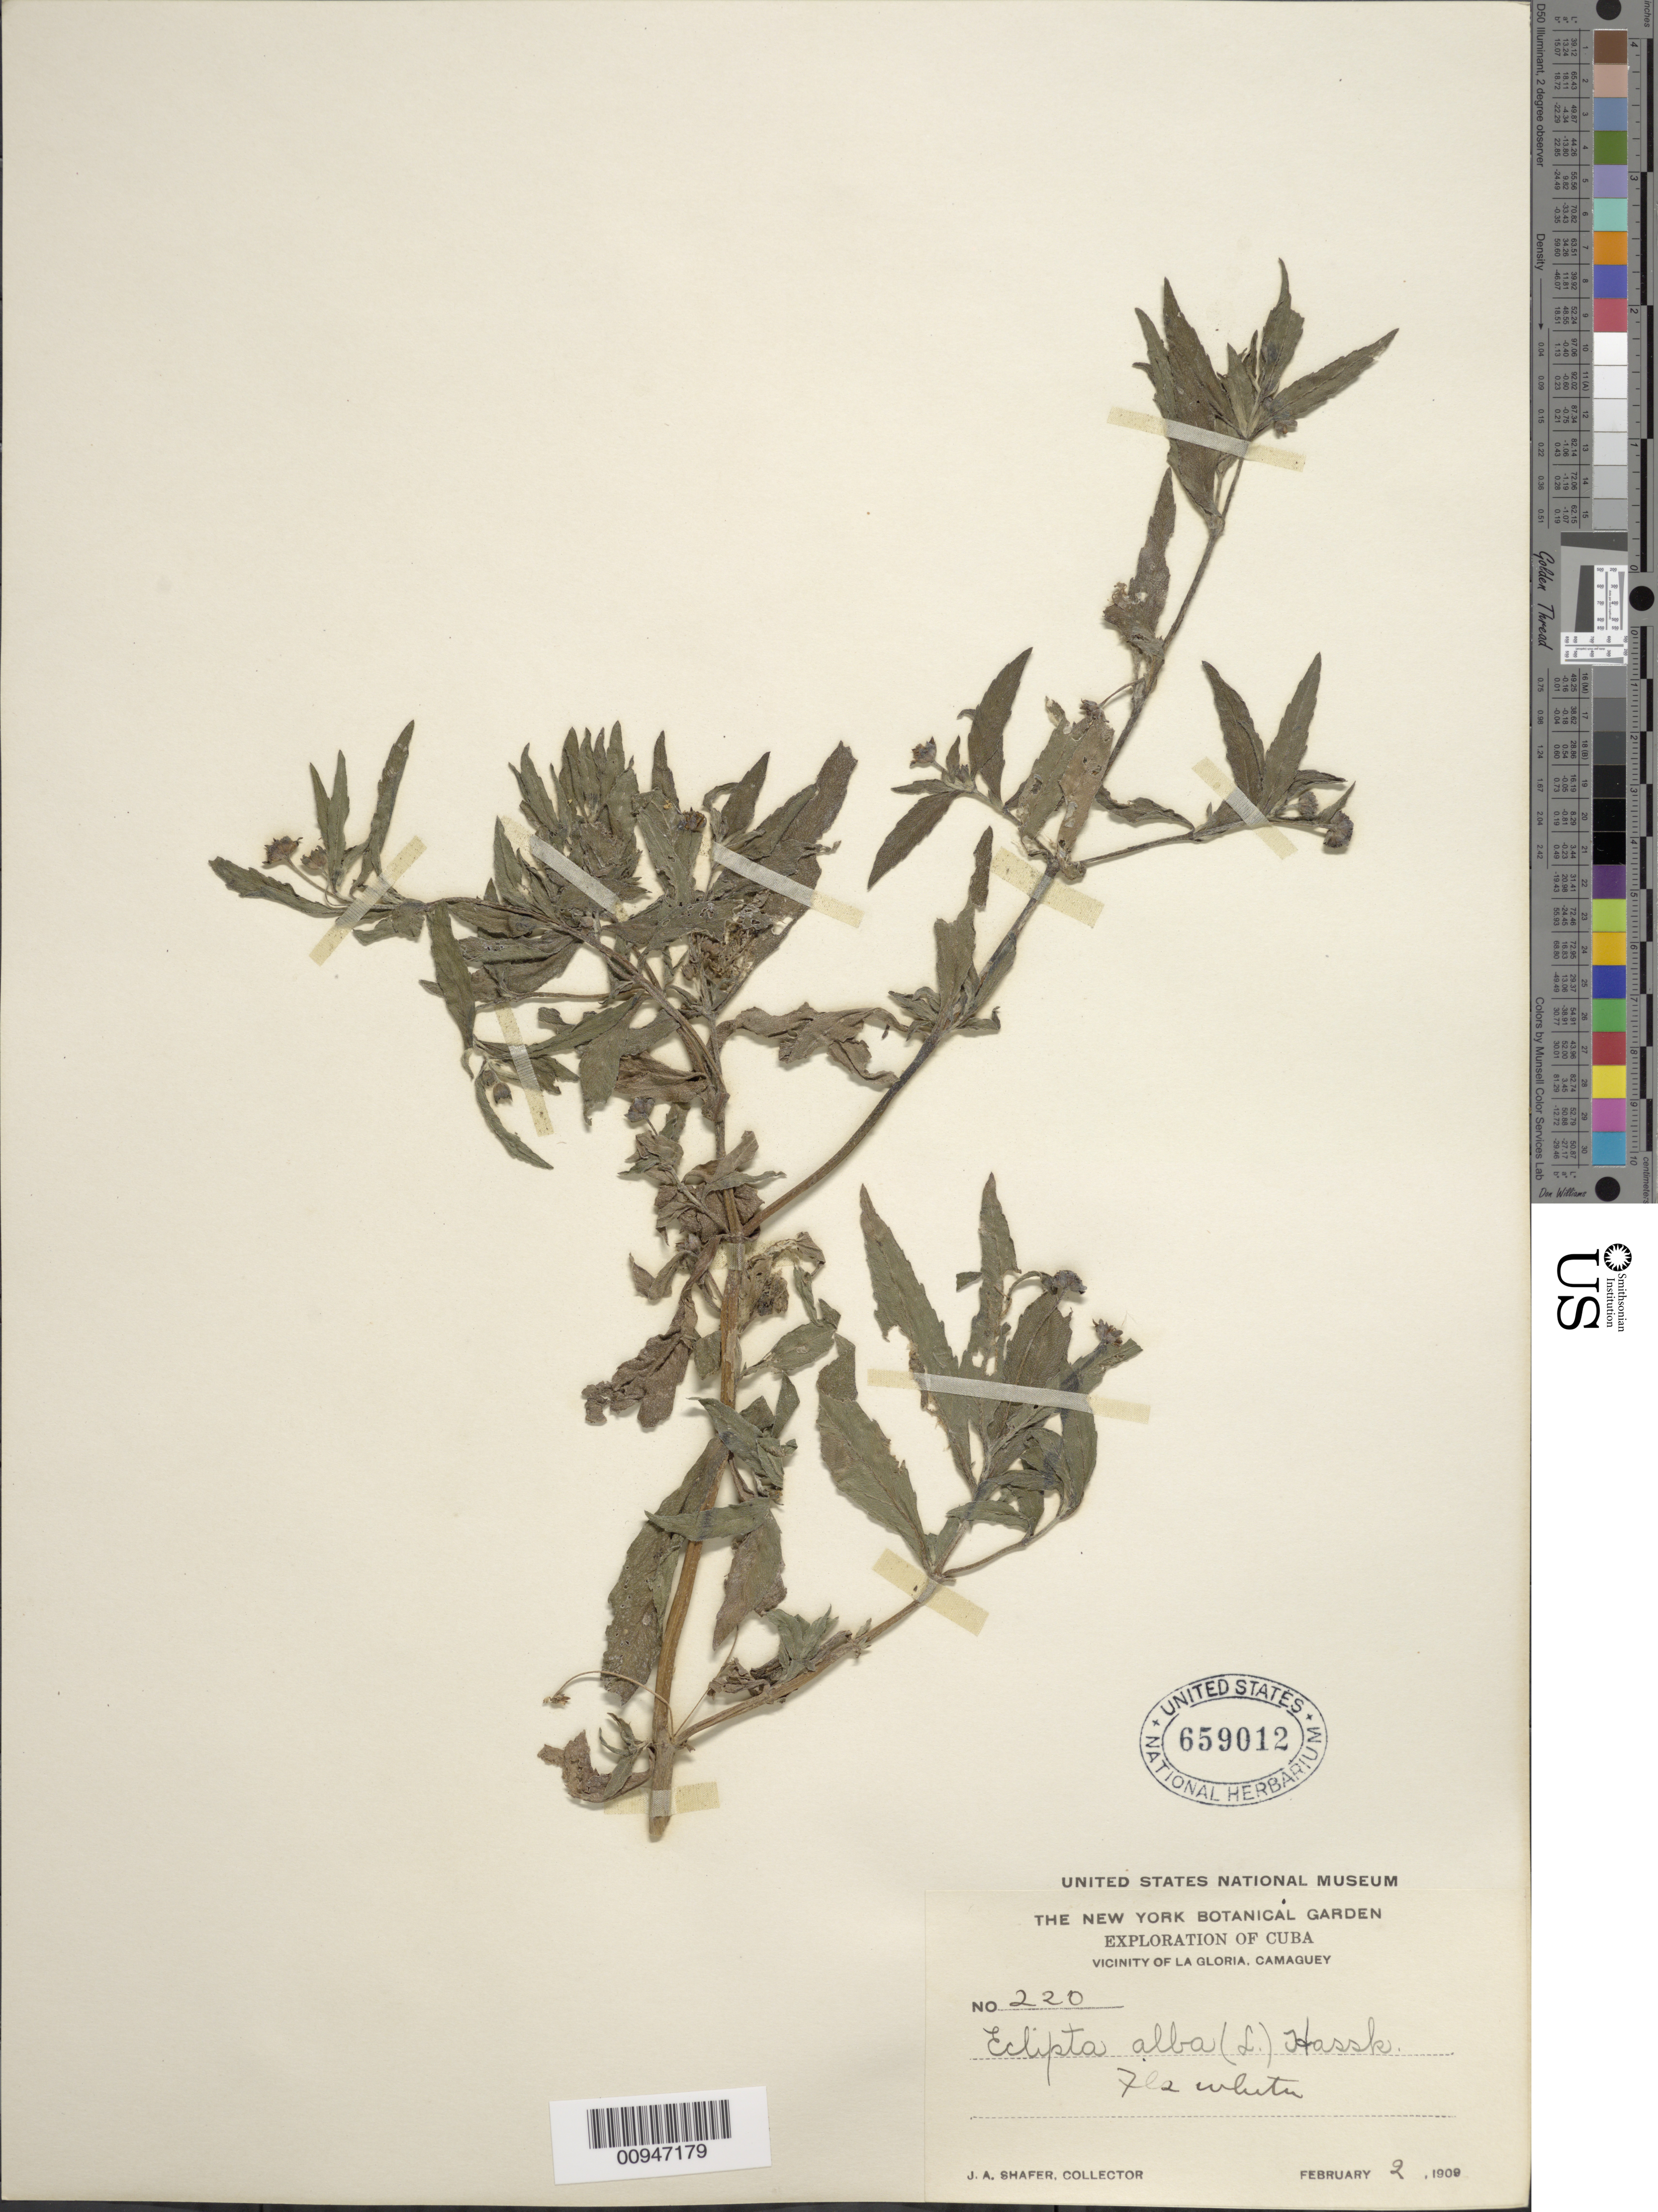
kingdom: Plantae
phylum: Tracheophyta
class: Magnoliopsida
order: Asterales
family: Asteraceae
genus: Eclipta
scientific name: Eclipta prostrata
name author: (L.) L.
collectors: J. A. Shafer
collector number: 220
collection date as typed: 02 Feb 1909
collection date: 1909-02-02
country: Cuba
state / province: Camagüey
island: Cuba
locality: Vicinity of La Gloria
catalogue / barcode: US 659012